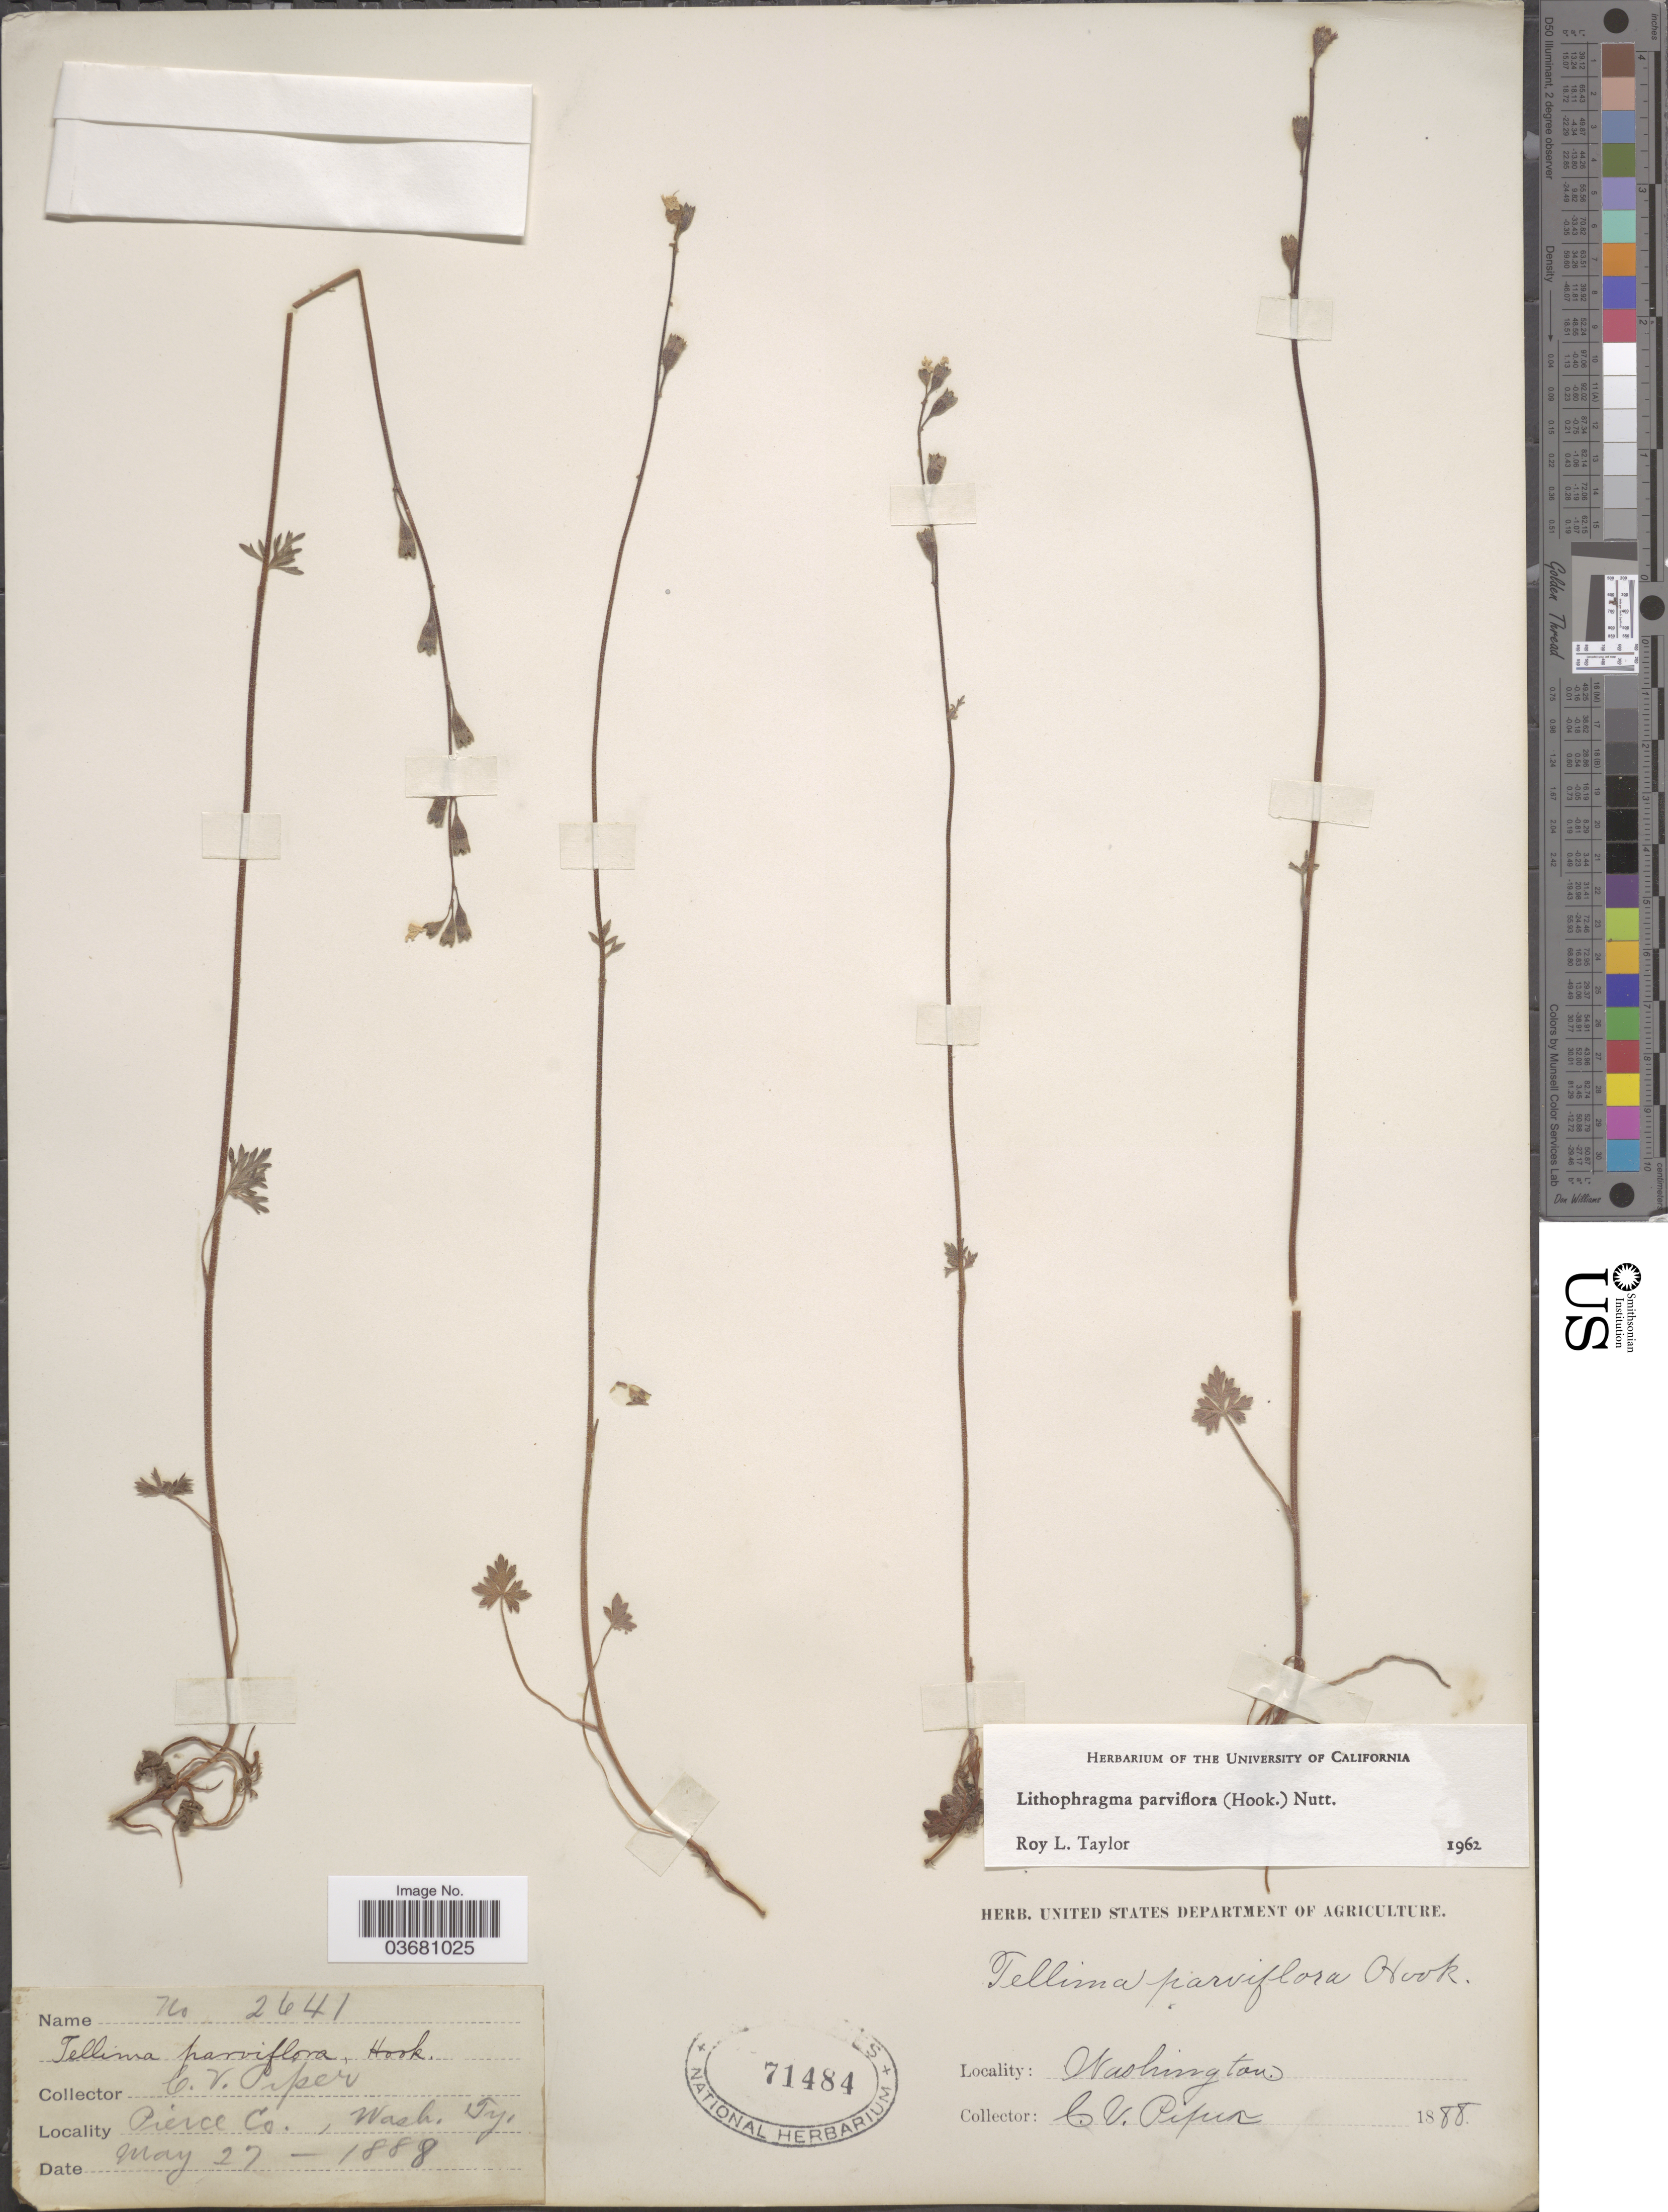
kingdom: Plantae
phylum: Tracheophyta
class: Magnoliopsida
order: Saxifragales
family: Saxifragaceae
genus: Lithophragma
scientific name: Lithophragma parviflorum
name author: (Hook.) Nutt.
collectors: C. V. Piper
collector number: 2641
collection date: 1888-05-27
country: United States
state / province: Washington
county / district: Pierce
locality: Pierce Co., Wash Ty.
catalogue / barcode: US 71484